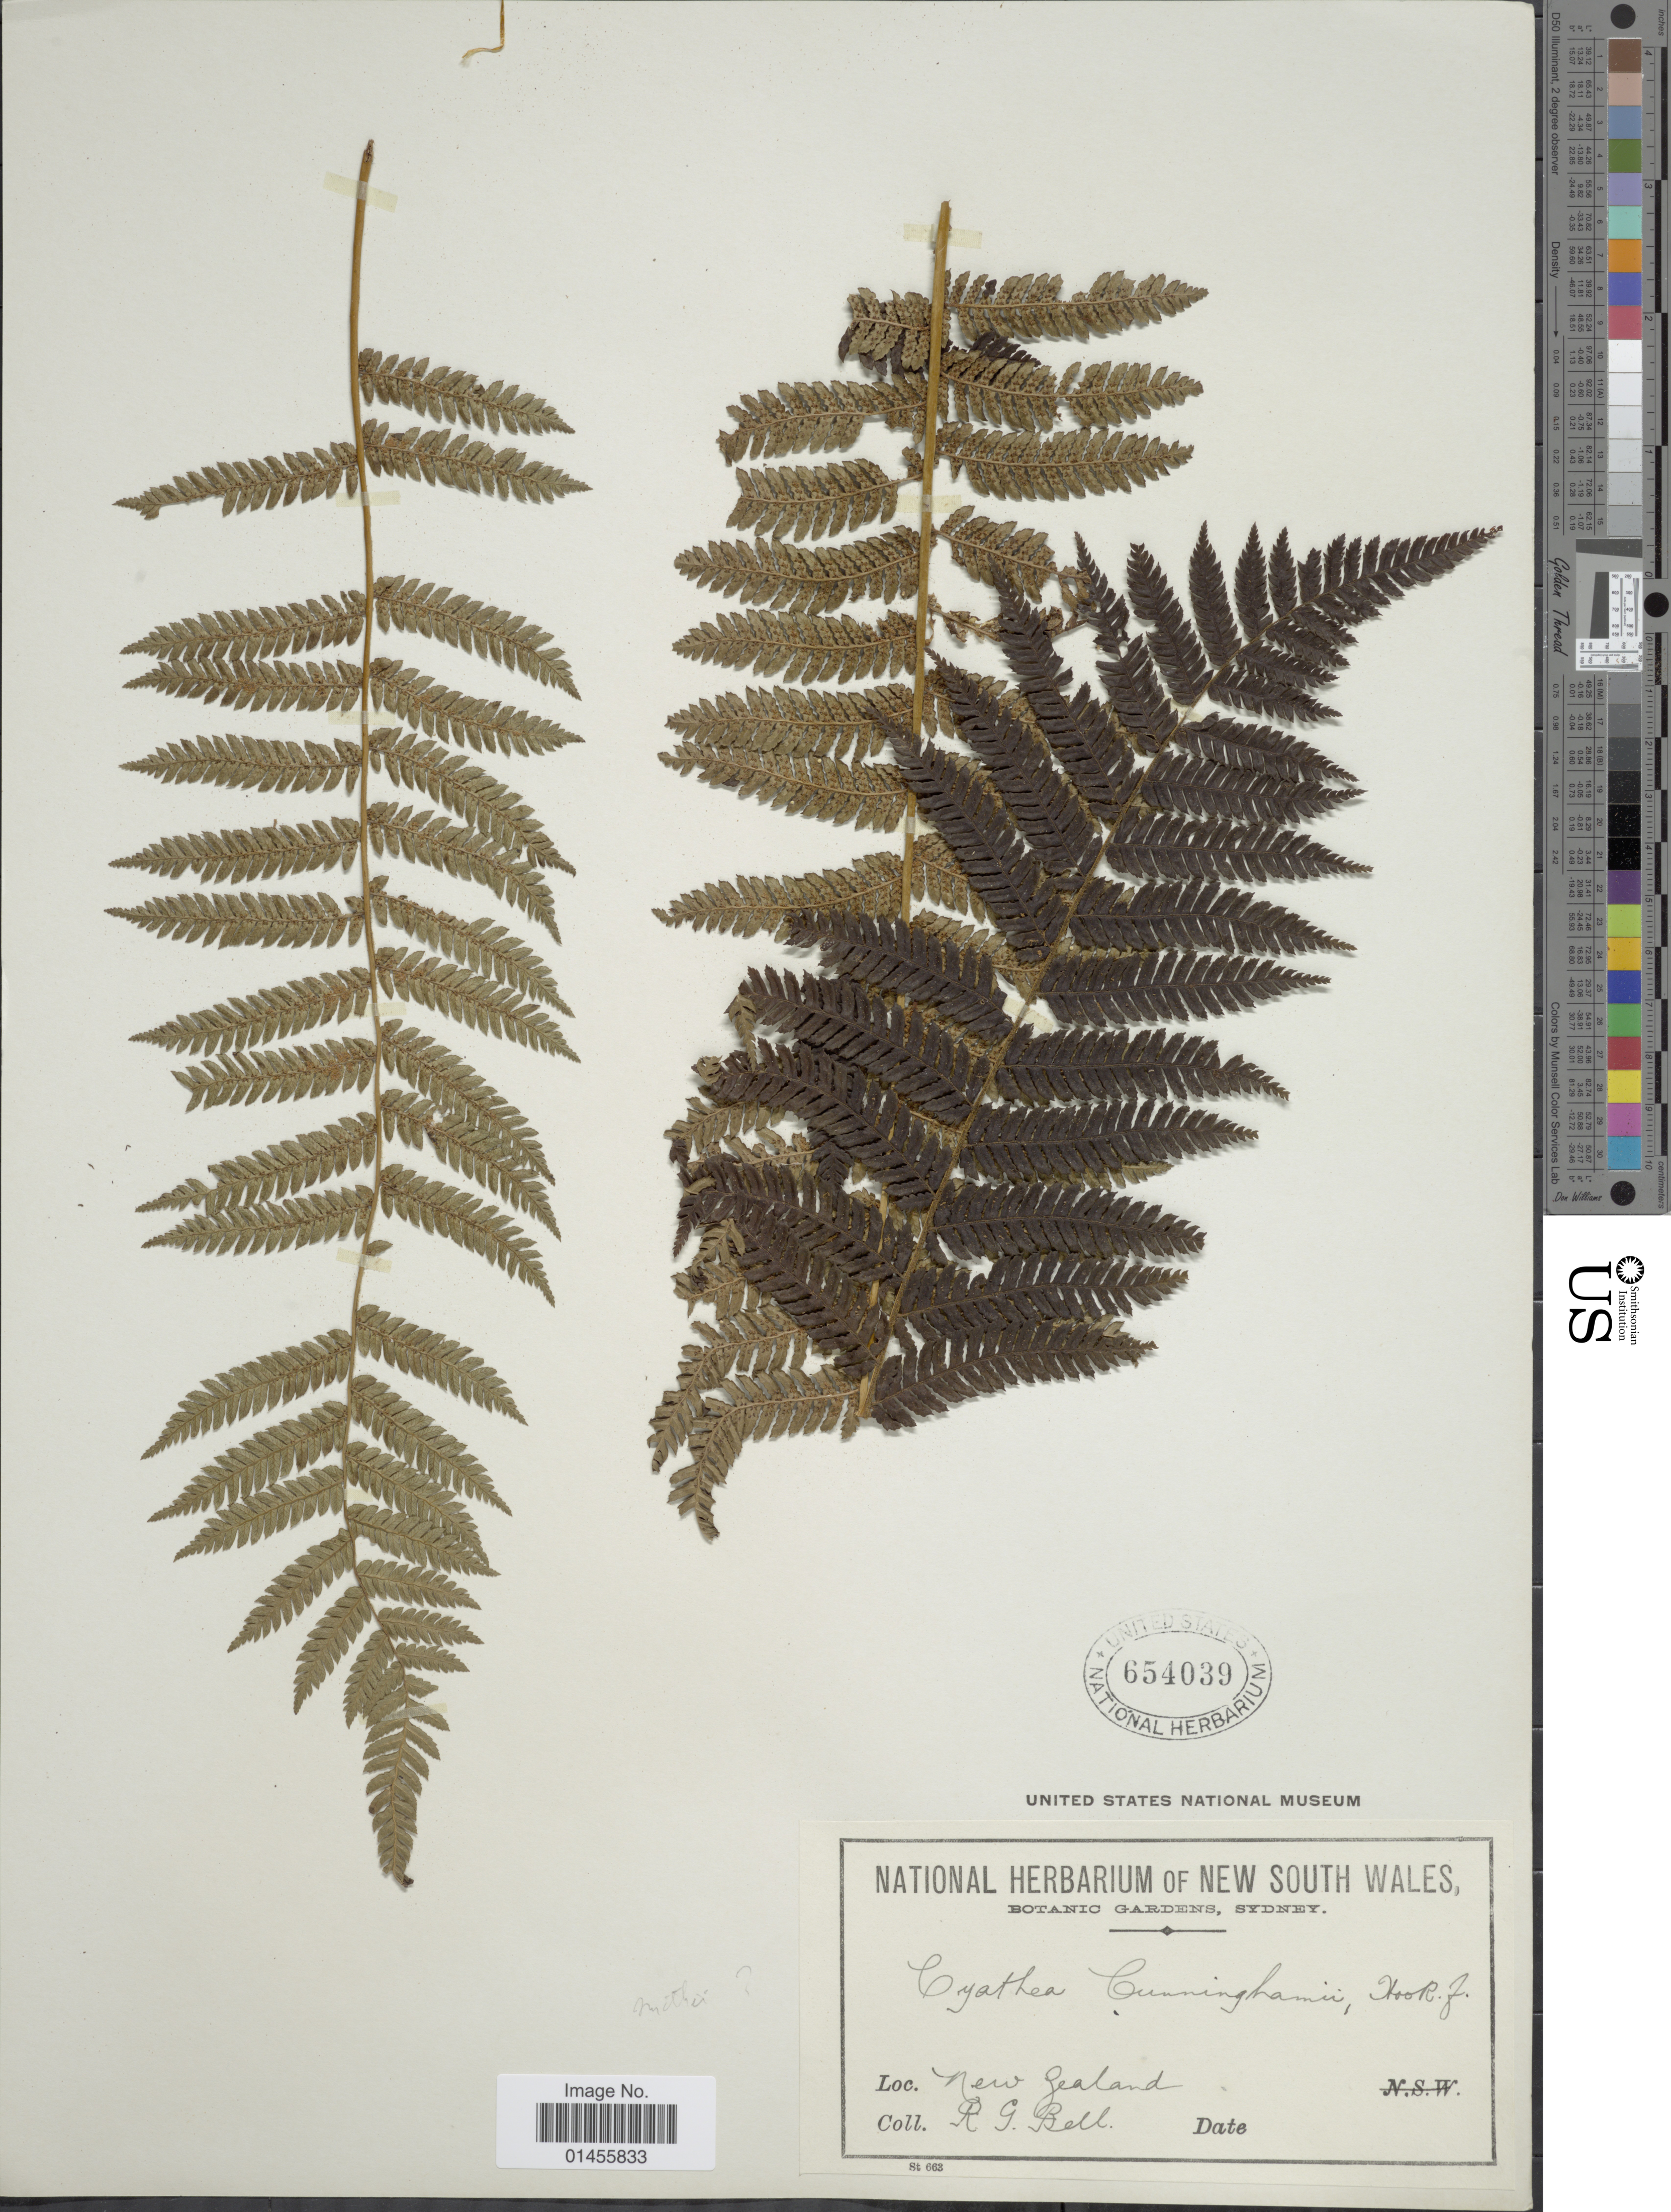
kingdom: Plantae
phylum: Tracheophyta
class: Polypodiopsida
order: Cyatheales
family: Cyatheaceae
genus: Alsophila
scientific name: Alsophila cunninghamii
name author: (Hook. f.) R.M. Tryon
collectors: C. R. Bell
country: New Zealand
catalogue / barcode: US 654039